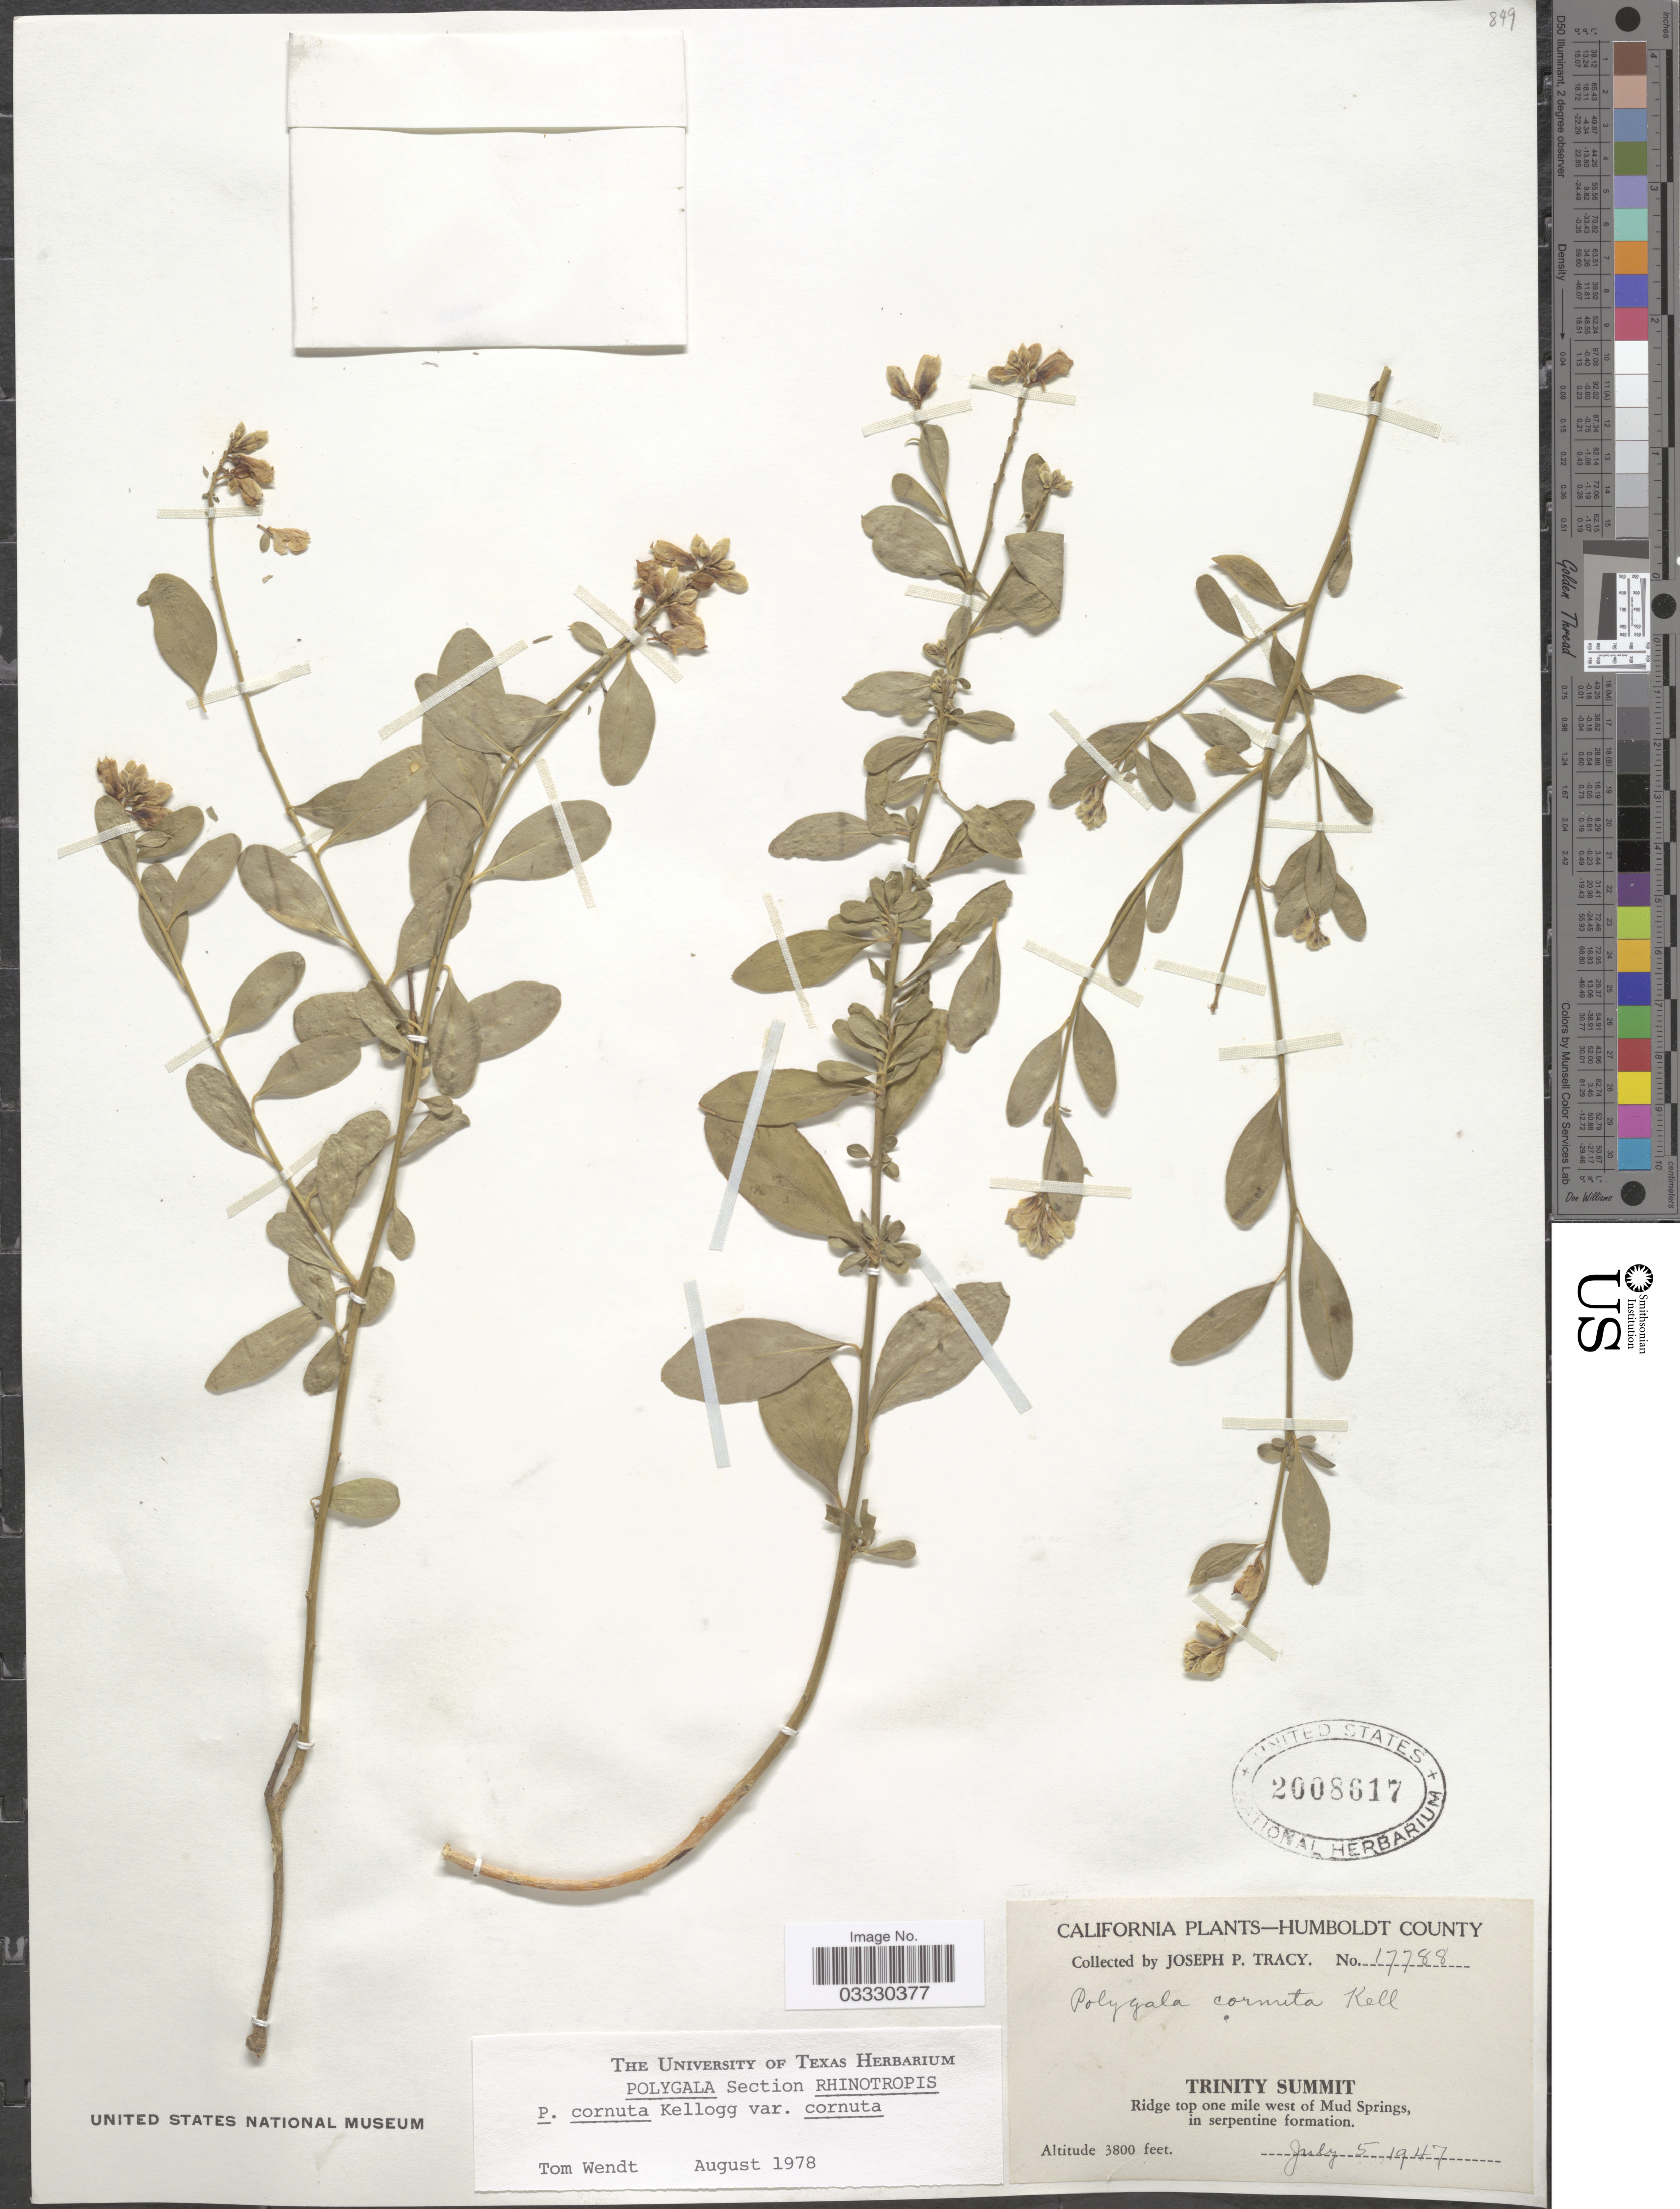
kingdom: Plantae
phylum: Tracheophyta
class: Magnoliopsida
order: Fabales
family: Polygalaceae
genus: Rhinotropis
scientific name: Rhinotropis cornuta var. cornuta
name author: (Kellogg) J.R. Abbott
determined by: Strong, Mark T., (BOT), Smithsonian Institution - National Museum of Natural History (UNITED STATES)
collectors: J. Tracy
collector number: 17788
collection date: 1947-07-05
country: United States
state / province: California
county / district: Humboldt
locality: Humboldt County. Trinity Summit Ridge top one mile west of Mud Springs, in serpentine formation.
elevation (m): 1158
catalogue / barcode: US 2008617